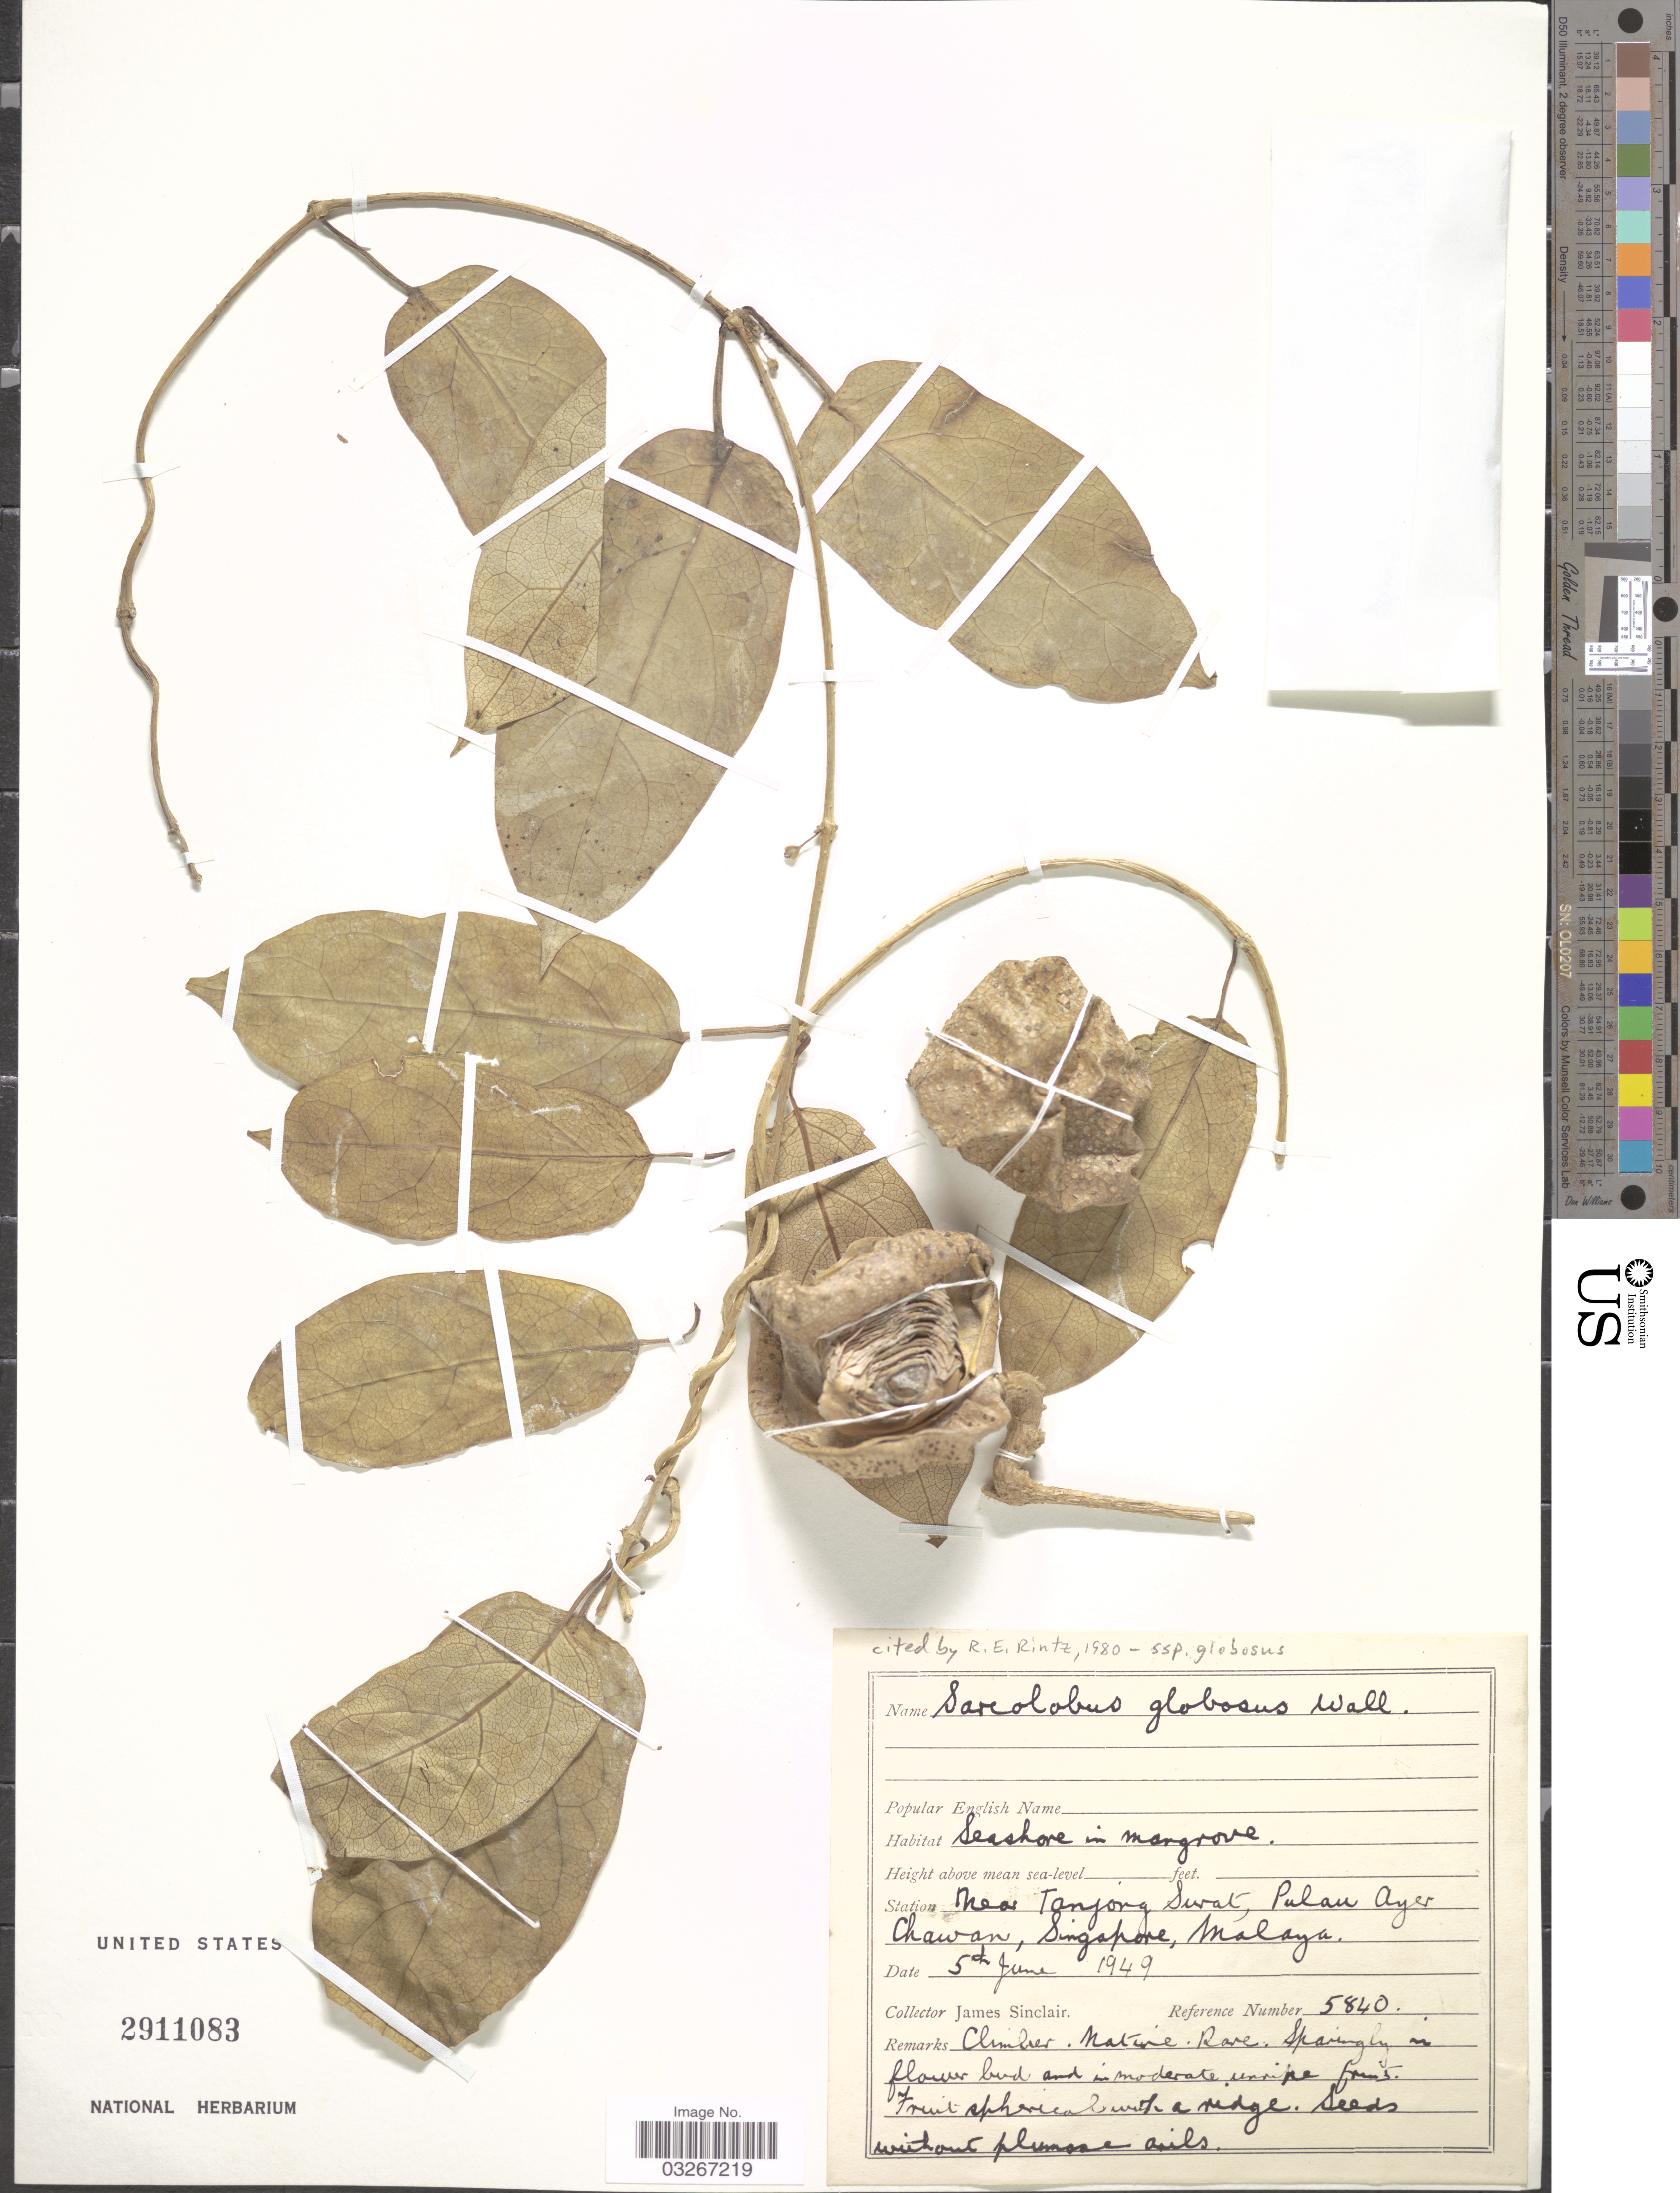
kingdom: Plantae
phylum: Tracheophyta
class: Magnoliopsida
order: Gentianales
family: Apocynaceae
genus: Sarcolobus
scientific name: Sarcolobus globosus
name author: Wall.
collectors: J. Sinclair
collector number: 5840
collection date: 1949-06-05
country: Singapore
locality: Station near Tanjong Swat, Pulau Ayer Chawan, Malaya.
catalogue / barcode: US 2911083